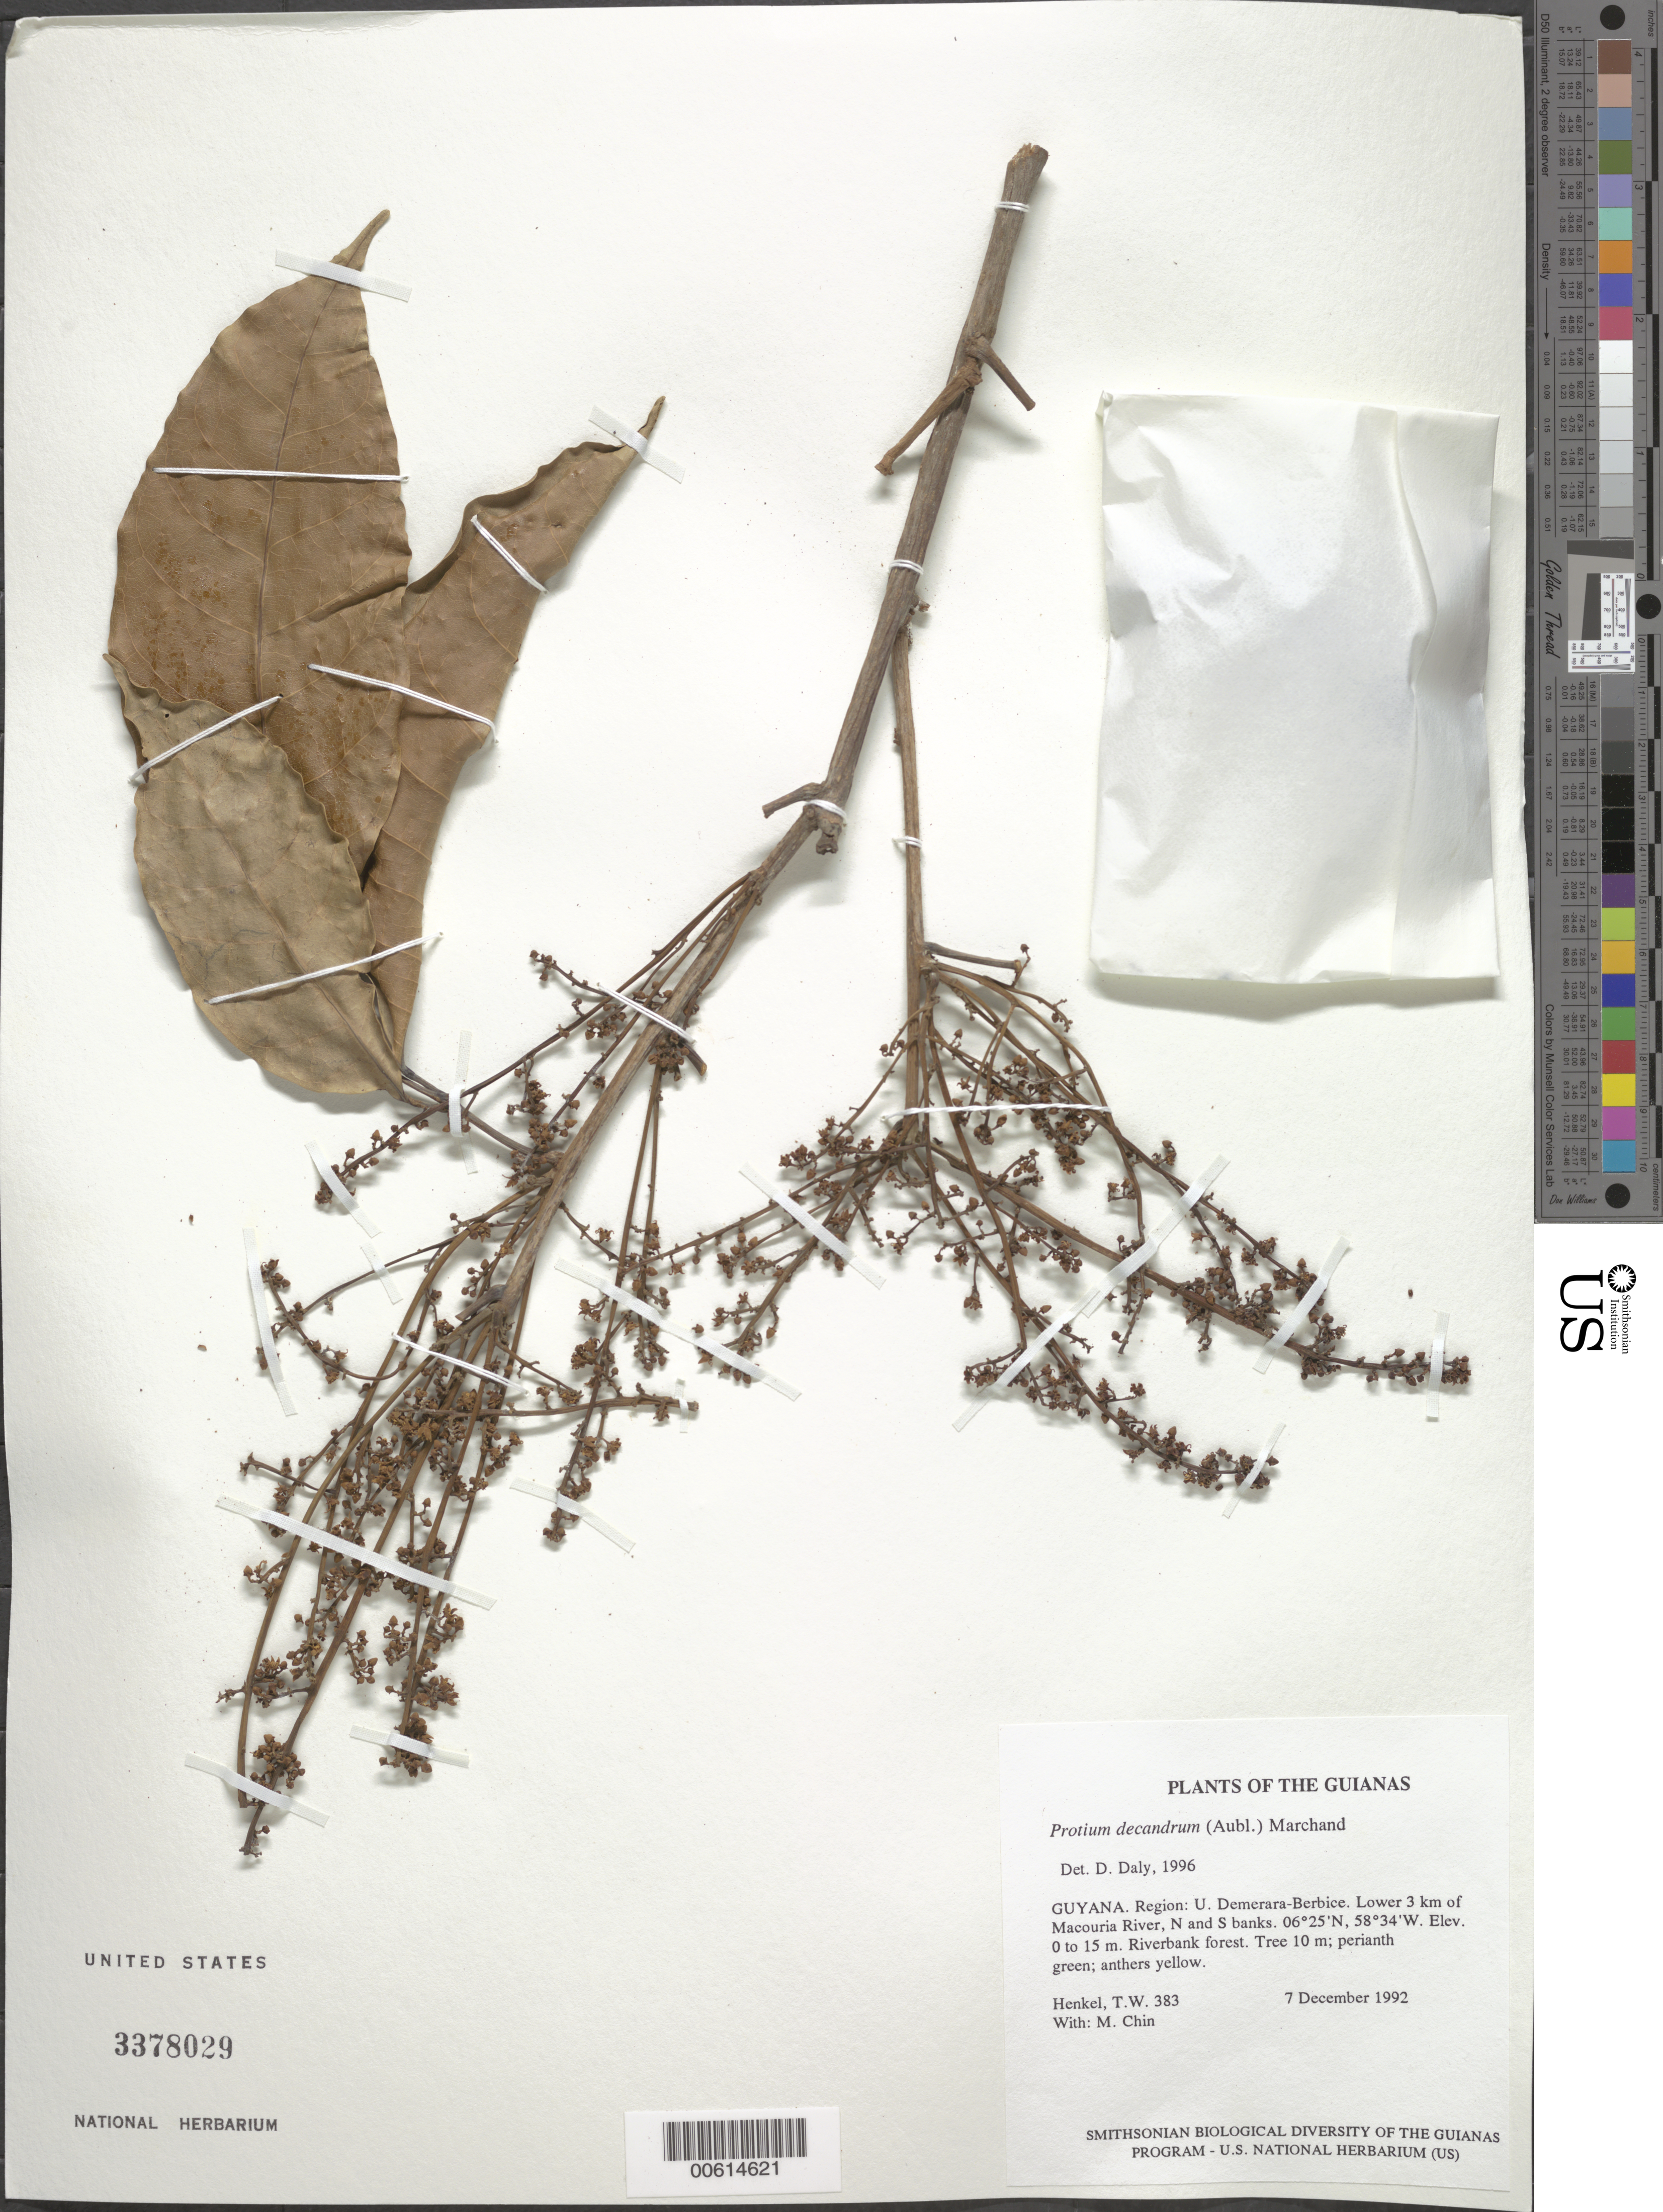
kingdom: Plantae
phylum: Tracheophyta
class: Magnoliopsida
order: Sapindales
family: Burseraceae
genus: Protium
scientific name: Protium decandrum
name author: (Aubl.) Marchand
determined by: Daly, D. C.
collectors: T. Henkel & M. Chin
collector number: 383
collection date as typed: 7 December 1992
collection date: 1992-12-07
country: Guyana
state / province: U. Demerara-Berbice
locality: Lower 3 km of Macouria River, N and S banks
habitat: Riverbank forest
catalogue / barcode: US 3378029